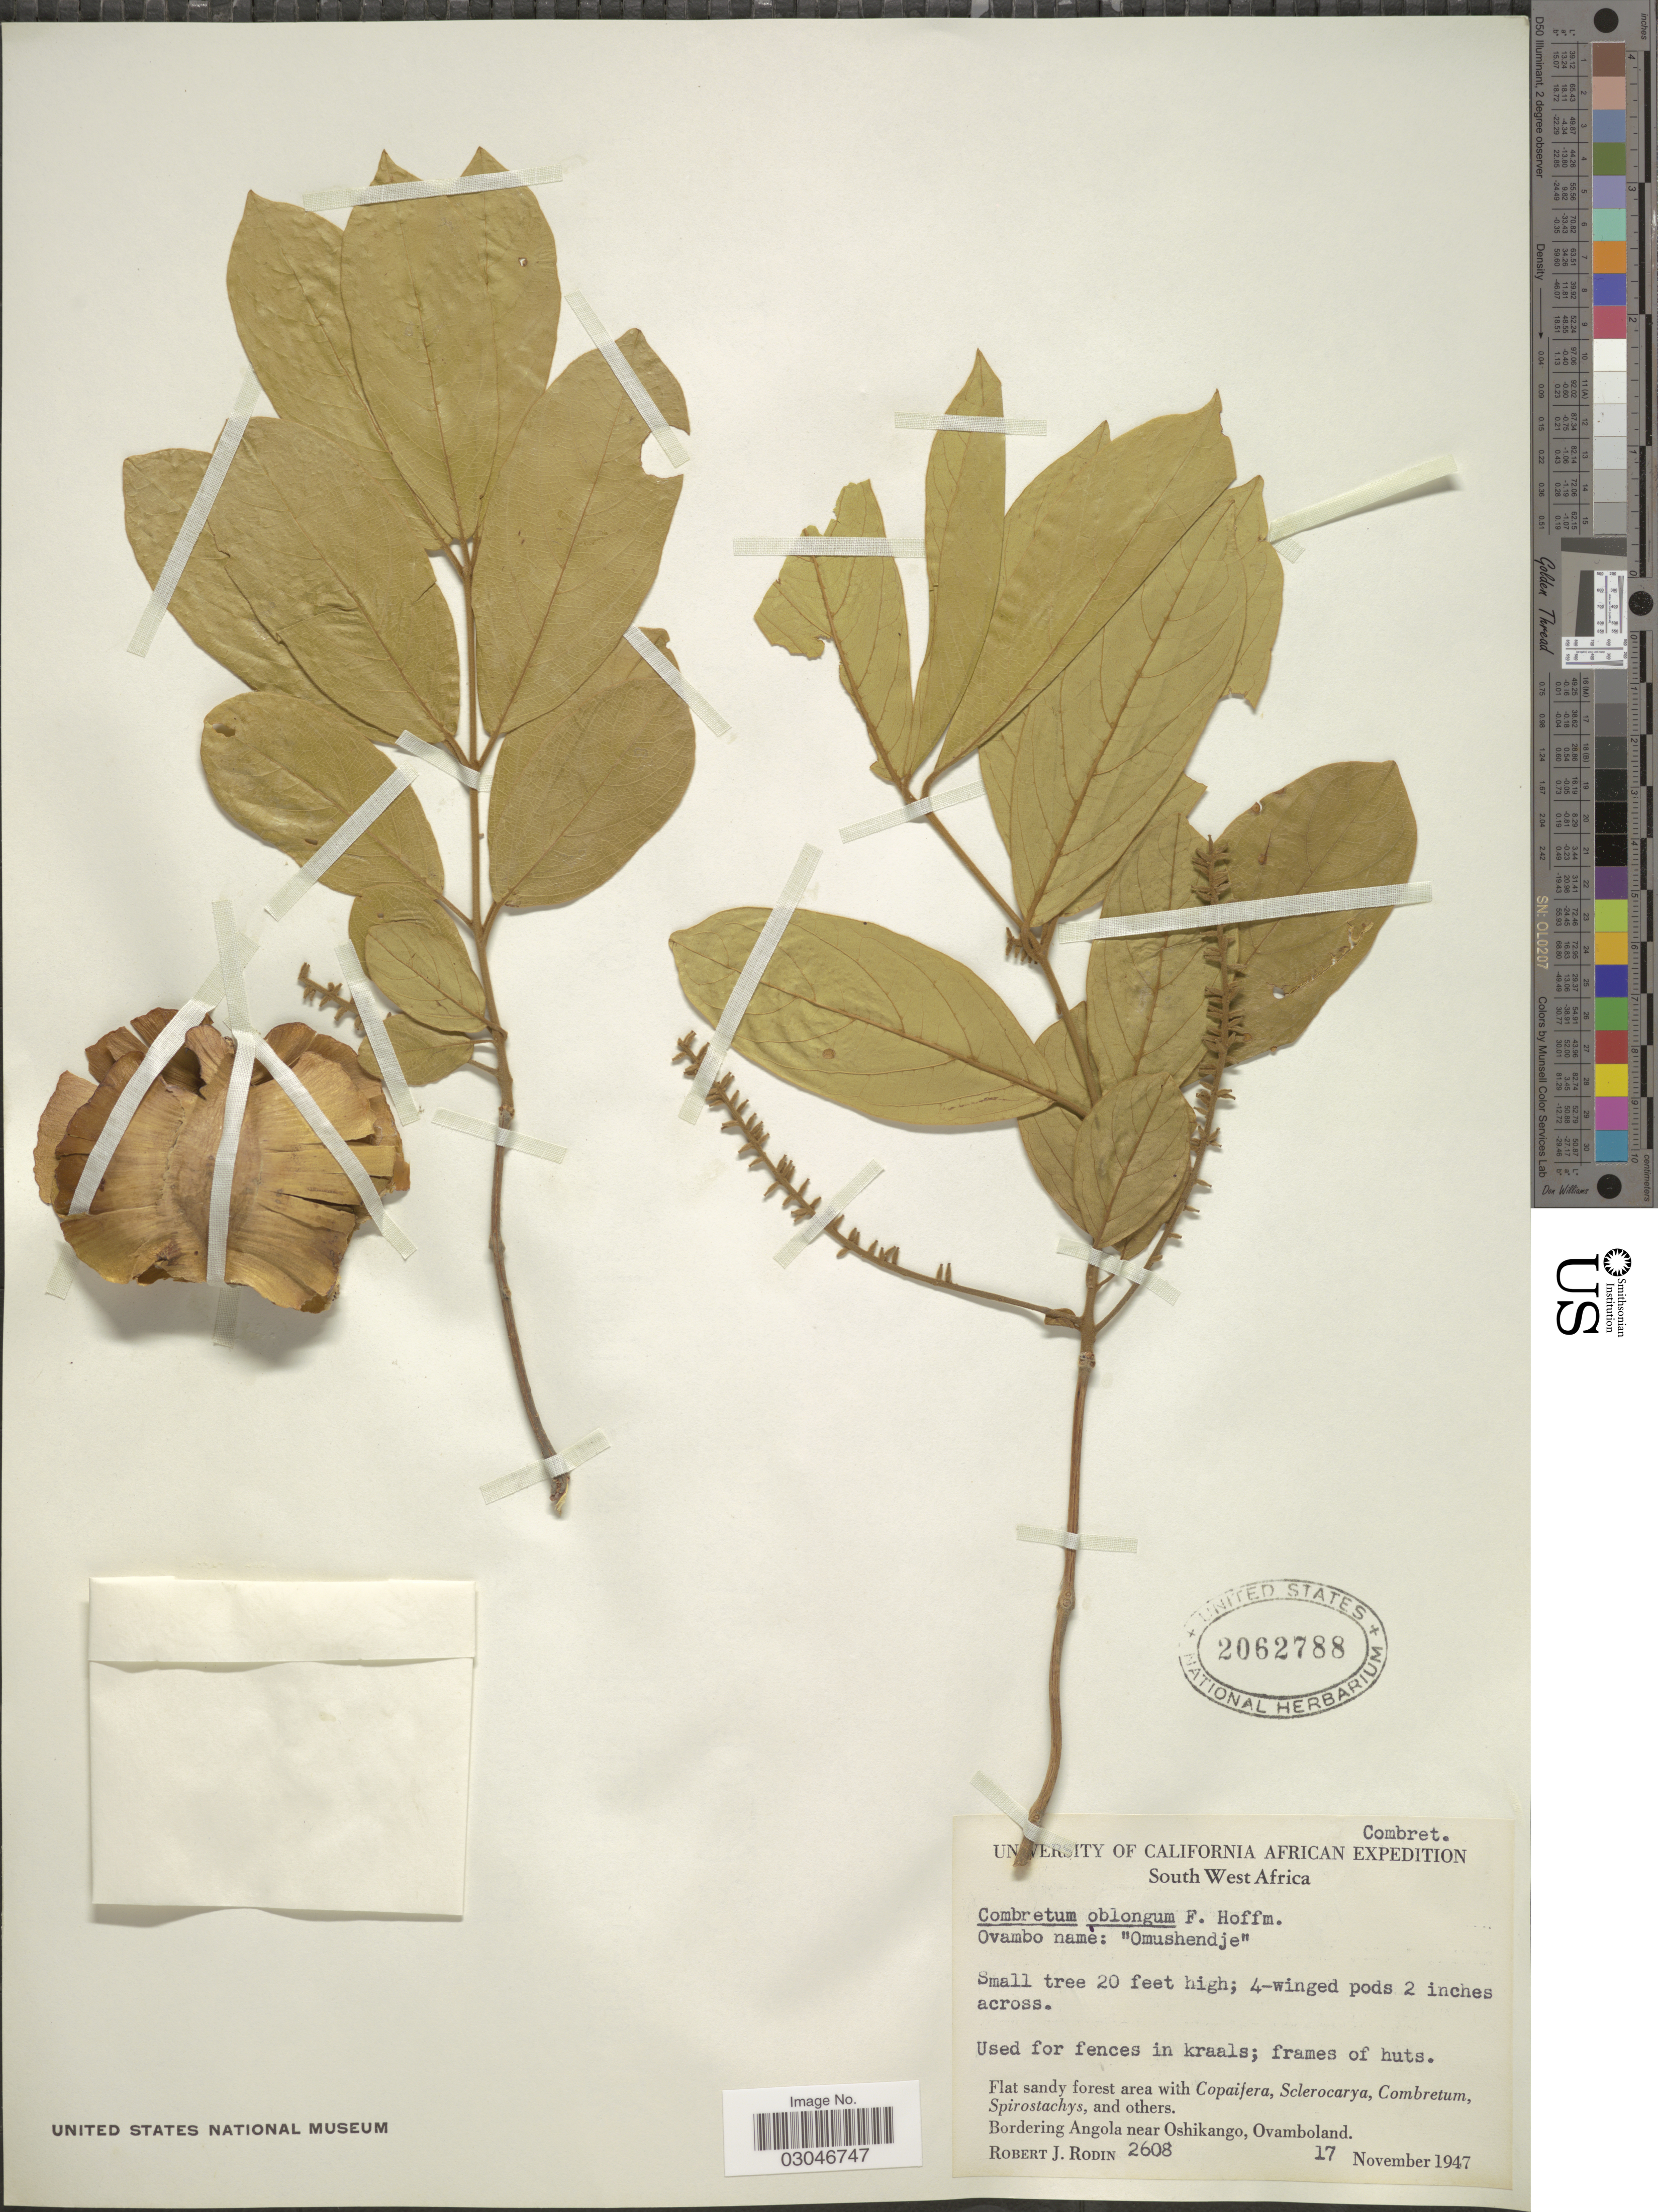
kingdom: Plantae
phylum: Tracheophyta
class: Magnoliopsida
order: Myrtales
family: Combretaceae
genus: Combretum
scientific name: Combretum oblongum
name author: F. Hoffm.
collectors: R. J. Rodin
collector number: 2608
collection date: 1947-11-17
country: Namibia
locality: South West Africa. Bordering Angola near Oshikango, Ovamboland.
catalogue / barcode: US 2062788